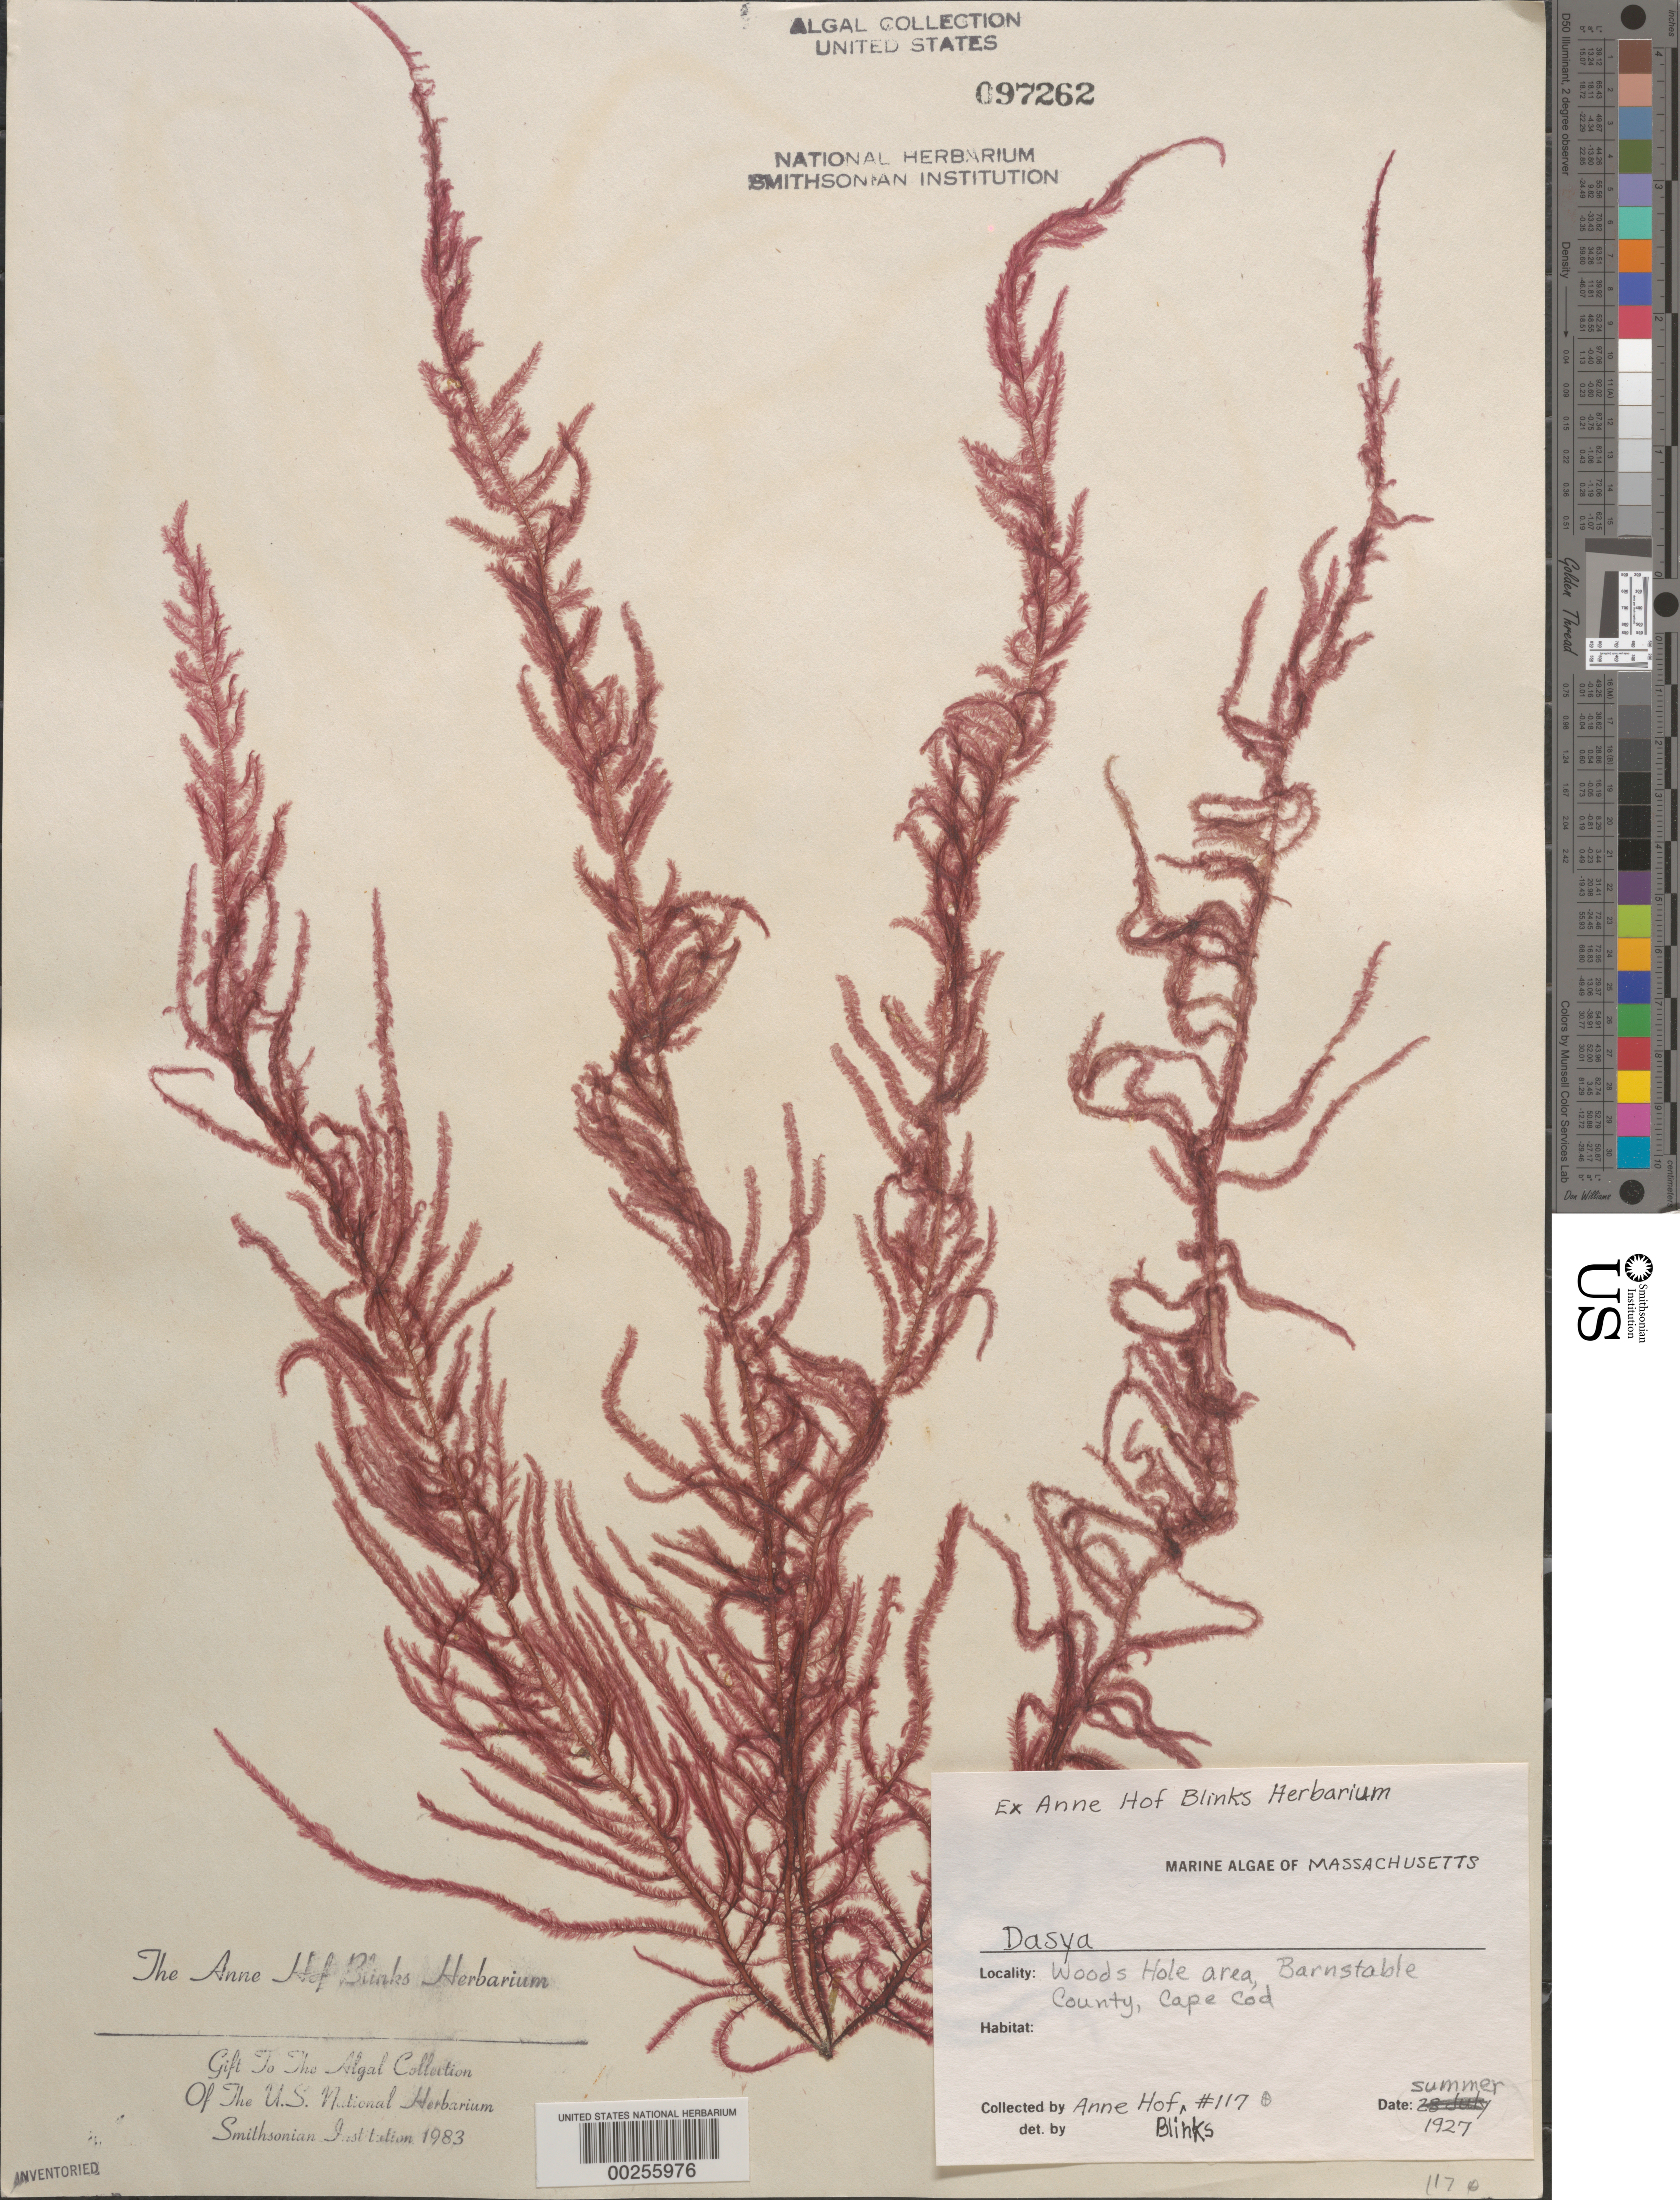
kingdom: Plantae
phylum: Rhodophyta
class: Florideophyceae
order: Ceramiales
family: Dasyaceae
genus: Dasya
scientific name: Dasya sp.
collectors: A. Blinks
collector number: Ahb 117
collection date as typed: Sum 1927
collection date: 1927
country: United States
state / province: Massachusetts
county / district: Barnstable County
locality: Woods Hole area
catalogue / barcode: US 97262